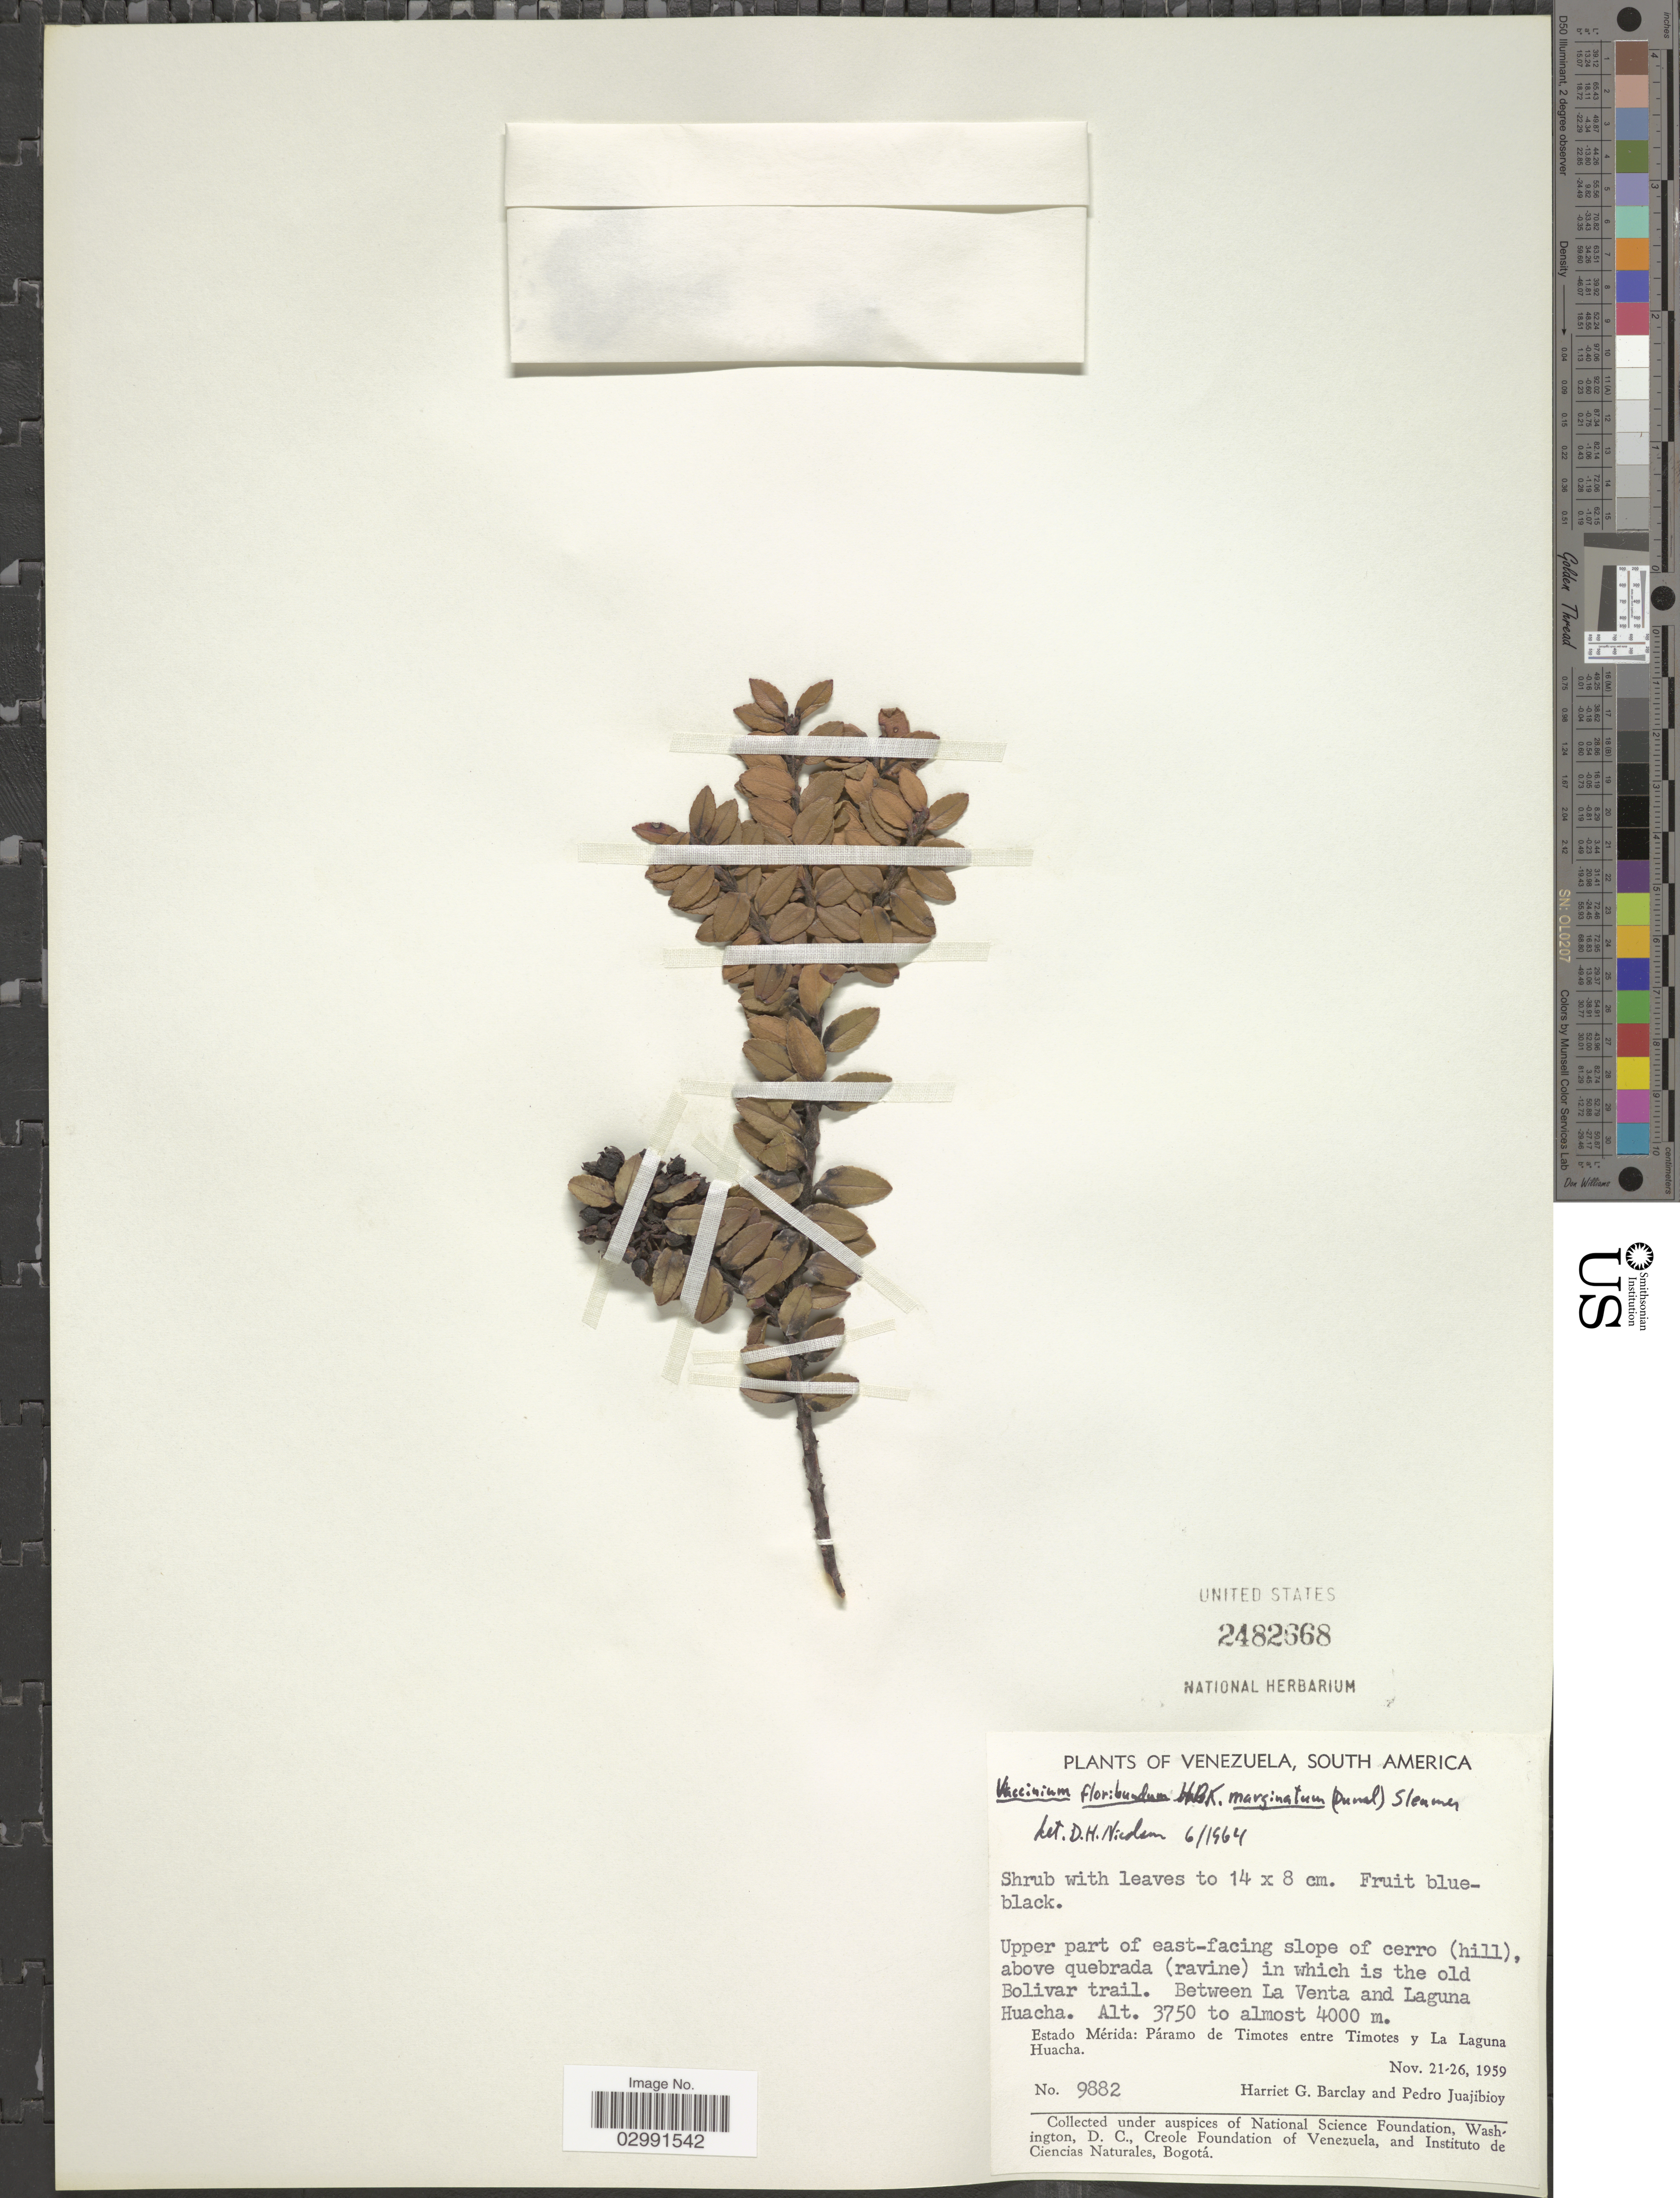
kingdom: Plantae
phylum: Tracheophyta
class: Magnoliopsida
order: Ericales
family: Ericaceae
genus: Vaccinium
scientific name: Vaccinium floribundum var. marginatum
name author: Kunth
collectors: H. G. Barclay & P. Juajibioy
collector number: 9882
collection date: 1959-11-21/1959-11-26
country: Venezuela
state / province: Mérida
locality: Upper part of east-facing slope of cerro (hill), above quebrada (ravine) in which is the old Bolivar trail. Between La Venta and Laguna Huacha. Páramo de Timotes entre Timotes y La Laguna Huacha.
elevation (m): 3750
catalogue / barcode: US 2482668